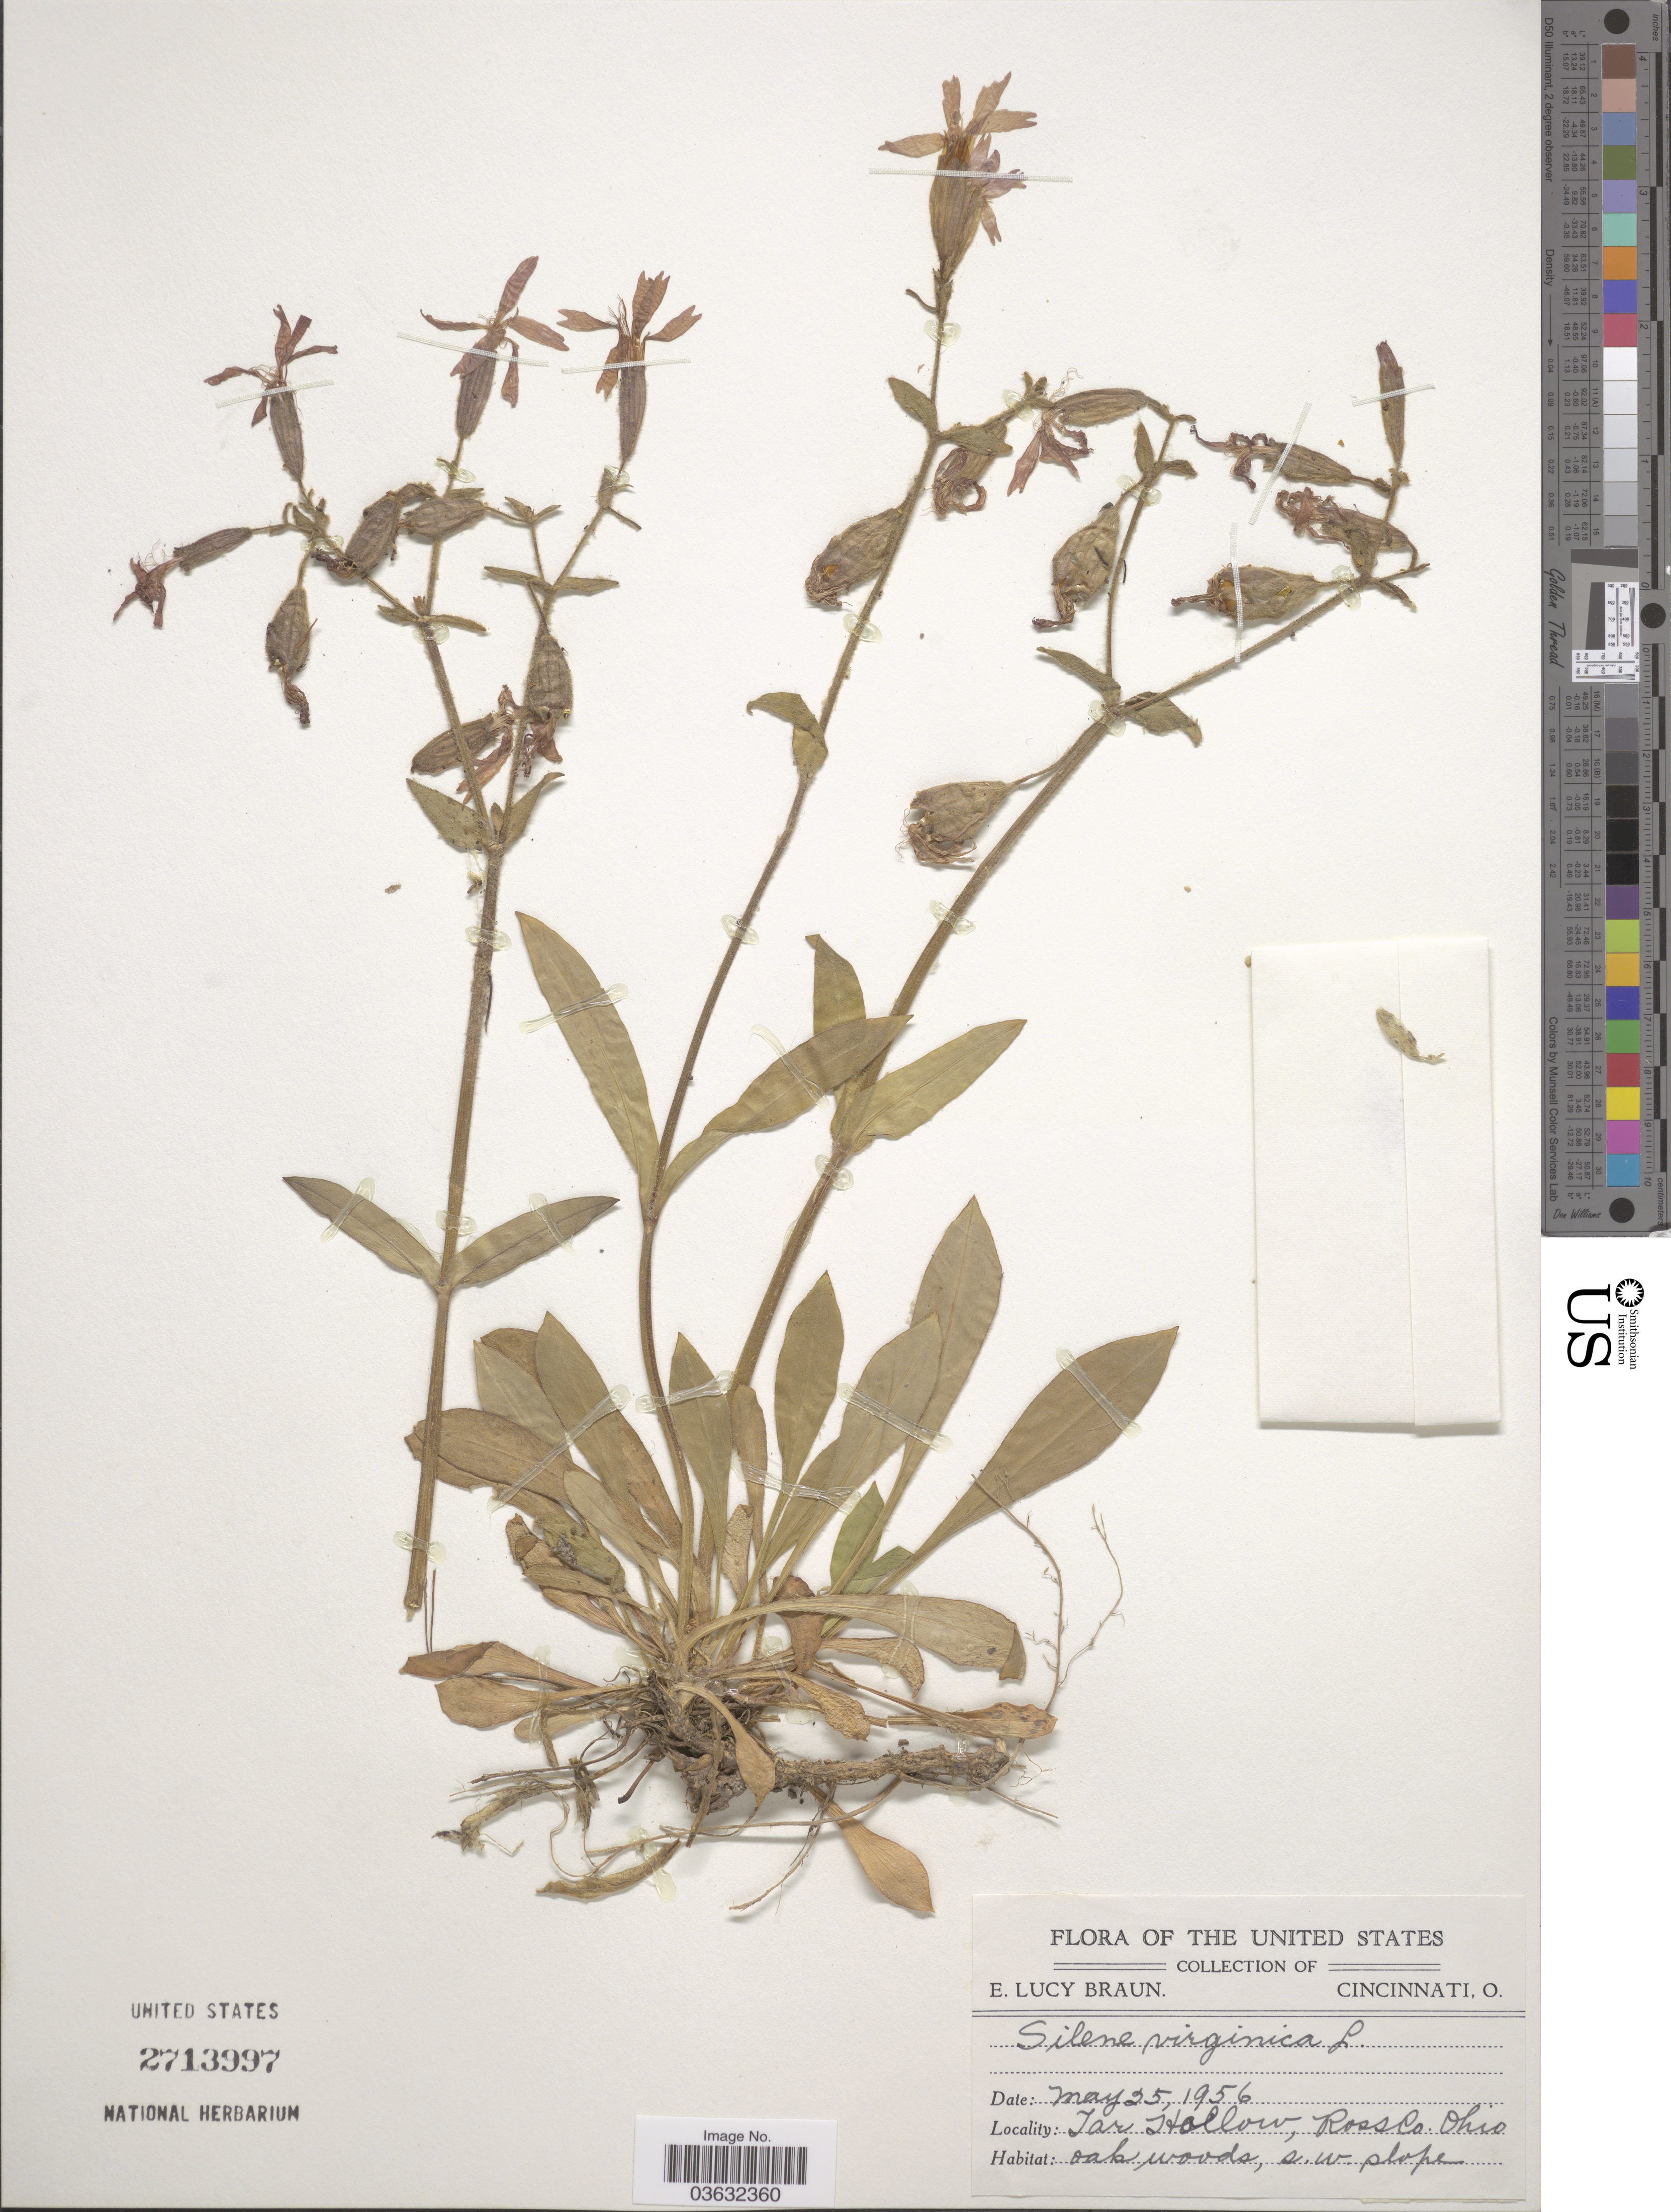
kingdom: Plantae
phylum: Tracheophyta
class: Magnoliopsida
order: Caryophyllales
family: Caryophyllaceae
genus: Silene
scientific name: Silene virginica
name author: L.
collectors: E. L. Braun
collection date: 1956-05-25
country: United States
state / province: Ohio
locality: Tar Hallow, Ross Co., s.w. slope.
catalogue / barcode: US 2713997